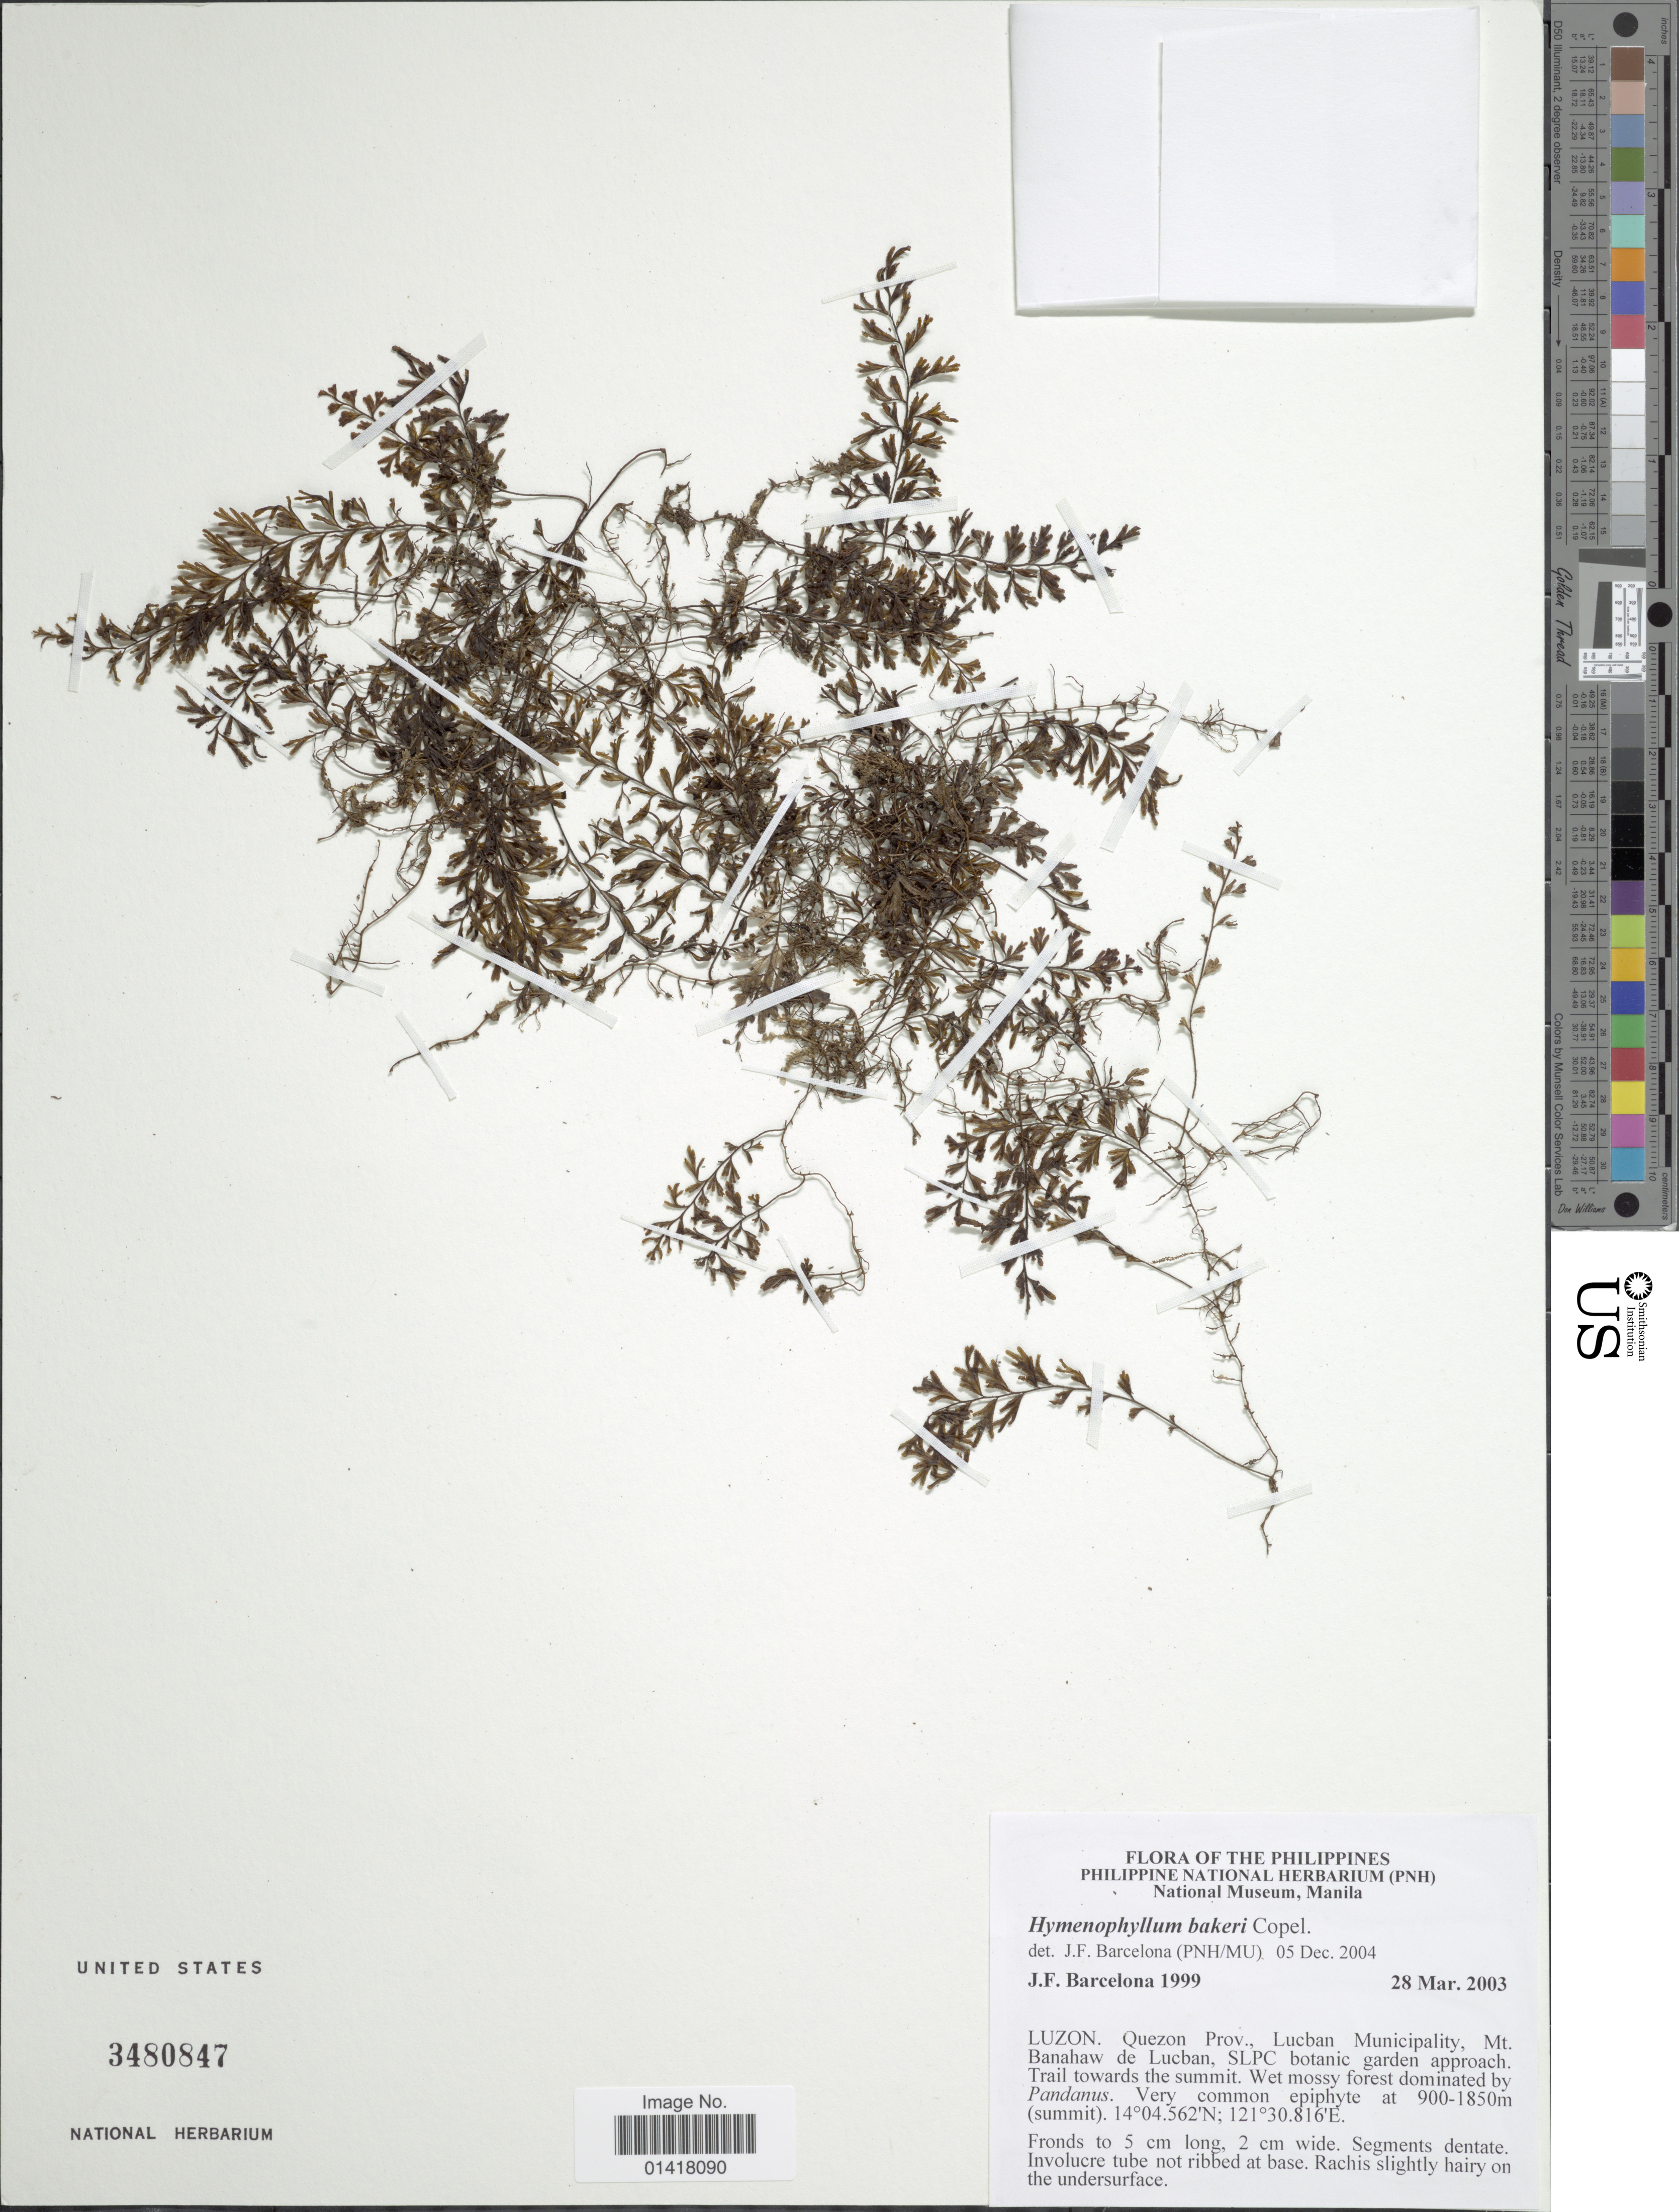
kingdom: Plantae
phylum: Tracheophyta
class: Polypodiopsida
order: Hymenophyllales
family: Hymenophyllaceae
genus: Hymenophyllum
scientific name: Hymenophyllum bakeri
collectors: J. F. Barcelona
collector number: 1999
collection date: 2003-03-28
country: Philippines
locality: Luzon. Quezon Prov. Lucban Municipality, Mt. Banahaw de Lucban. SLPC botanic garden approach. Trail towards the summit.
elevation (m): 900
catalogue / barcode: US 3480847